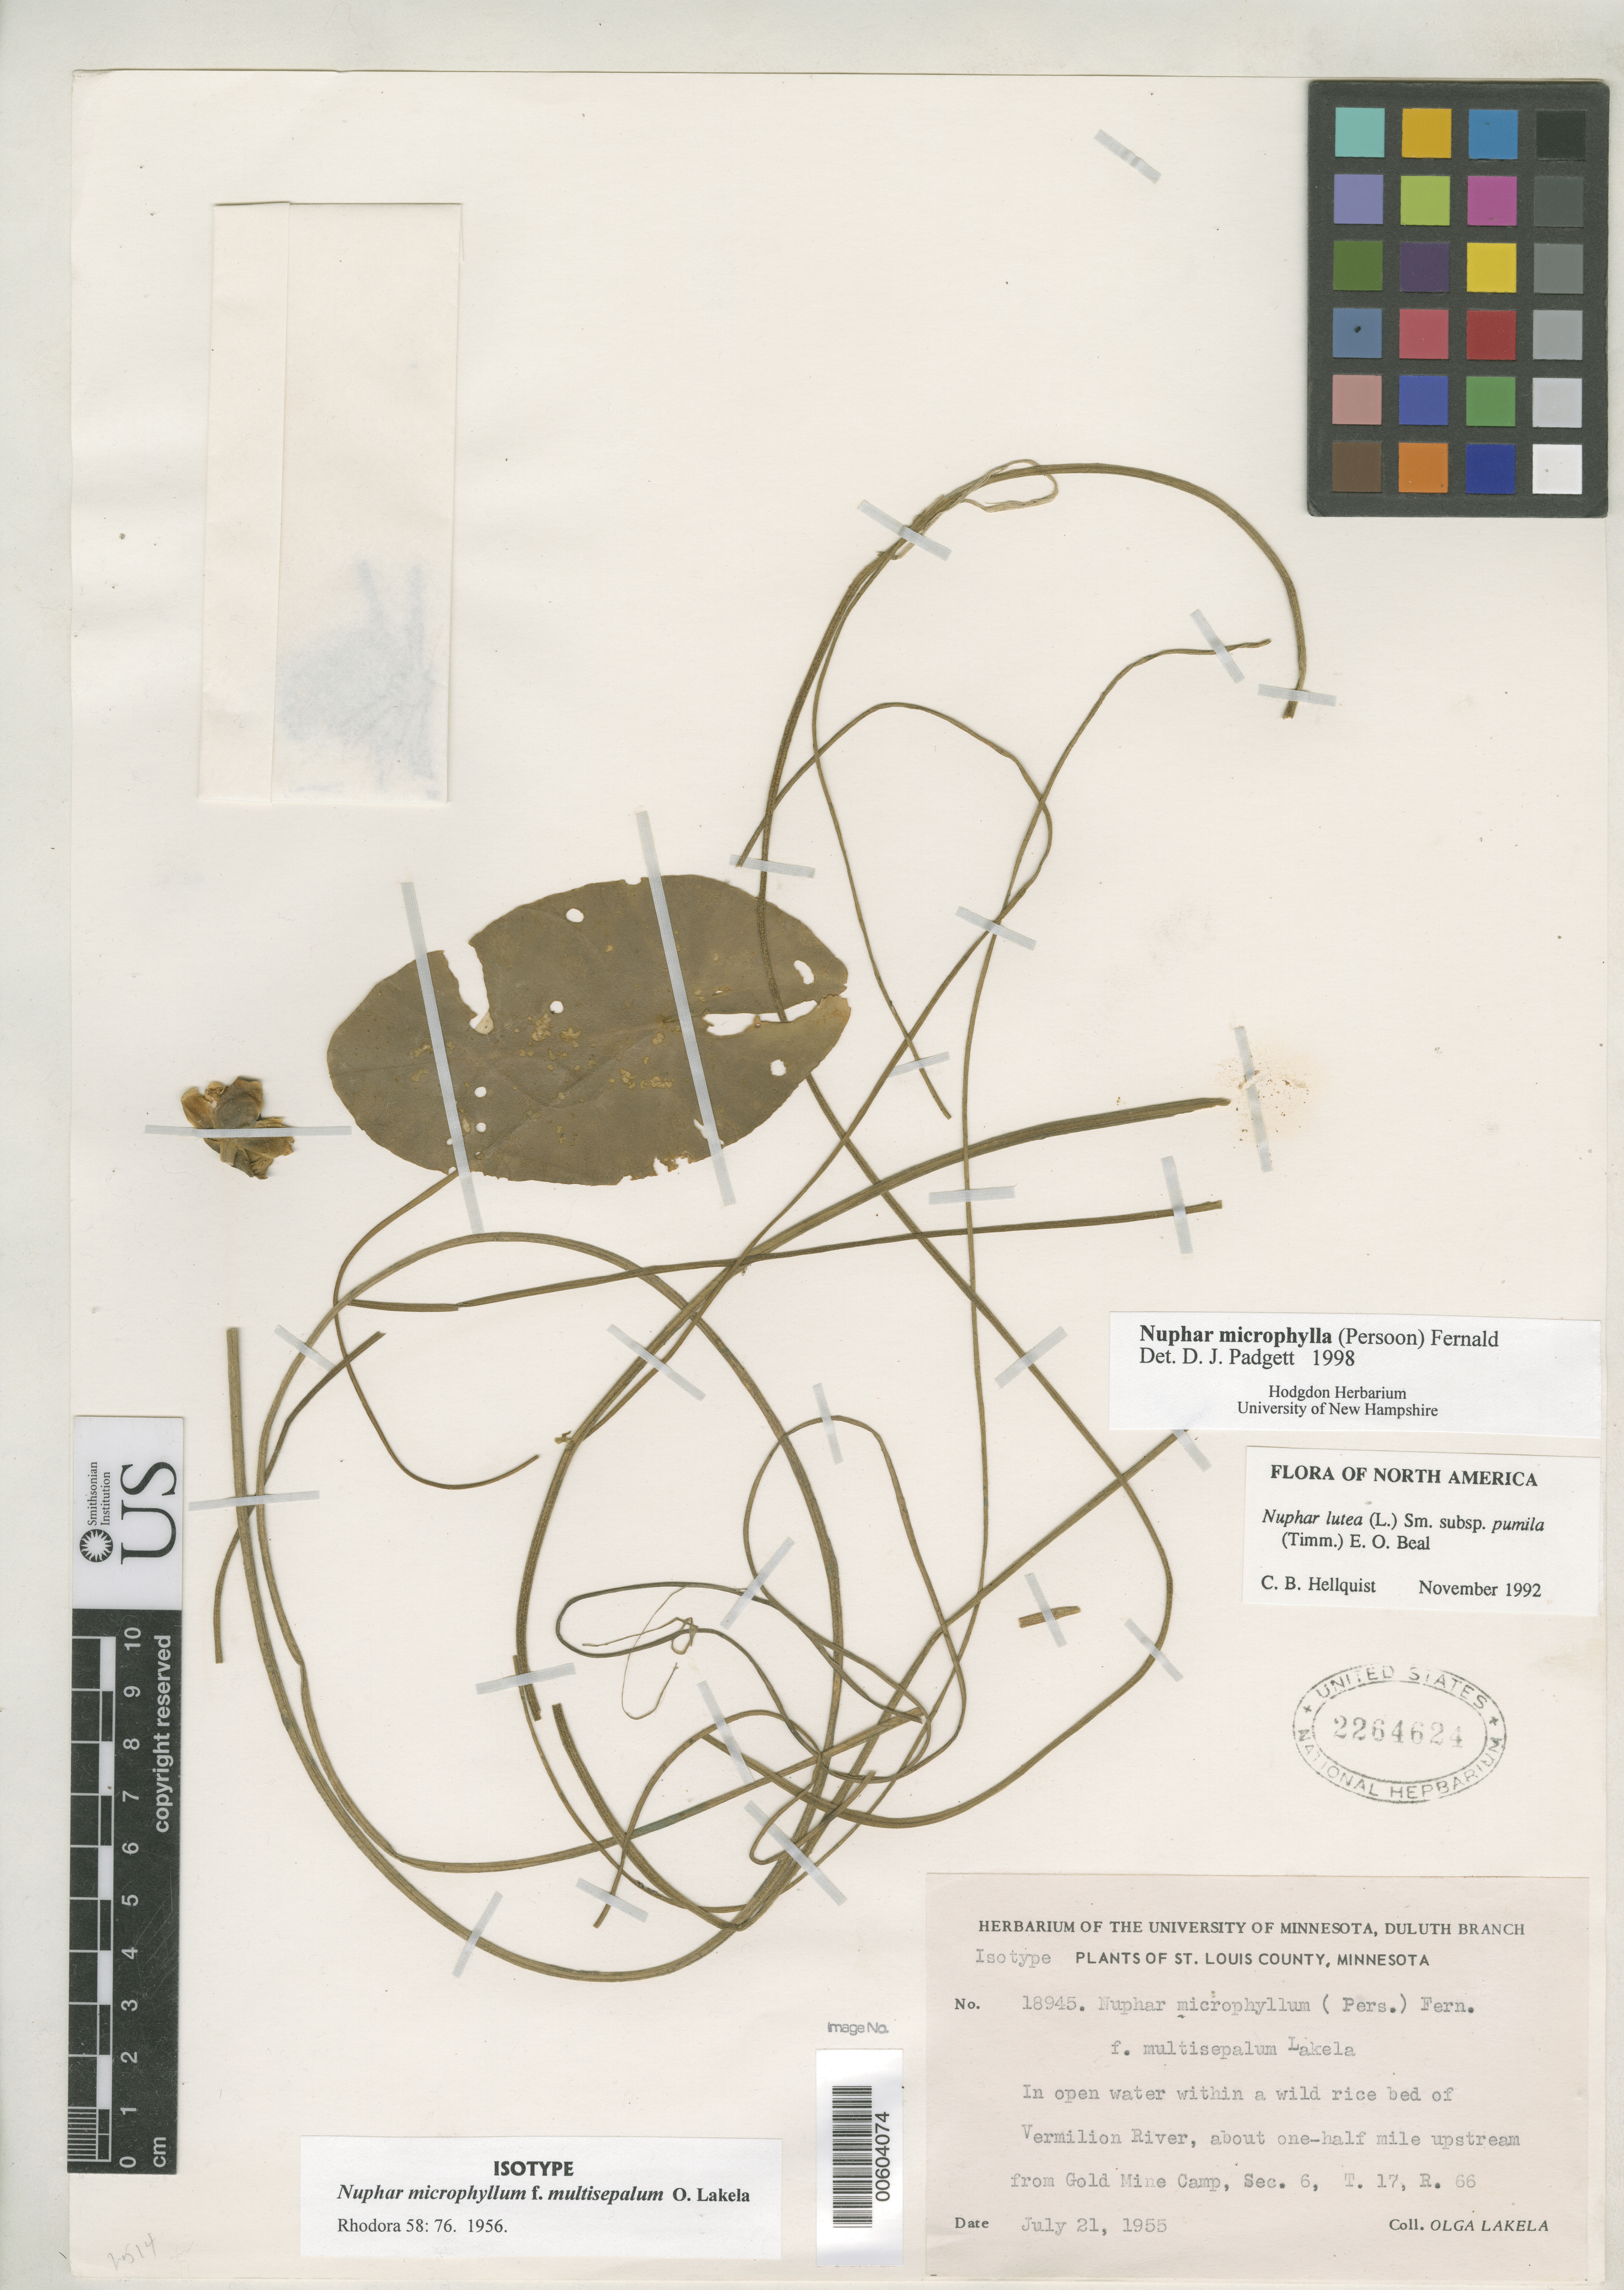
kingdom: Plantae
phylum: Tracheophyta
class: Magnoliopsida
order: Nymphaeales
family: Nymphaeaceae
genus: Nuphar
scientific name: Nuphar microphylla f. multisepala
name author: Lakela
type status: Isotype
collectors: O. K. Lakela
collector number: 18945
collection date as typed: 21 Jul 1955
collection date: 1955-07-21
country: United States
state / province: Minnesota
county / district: St. Louis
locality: Vermilion River, ca. 1/2 mi upstream for gold mine camp, sec. 6, T.17, r. 66.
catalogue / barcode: US 2264624